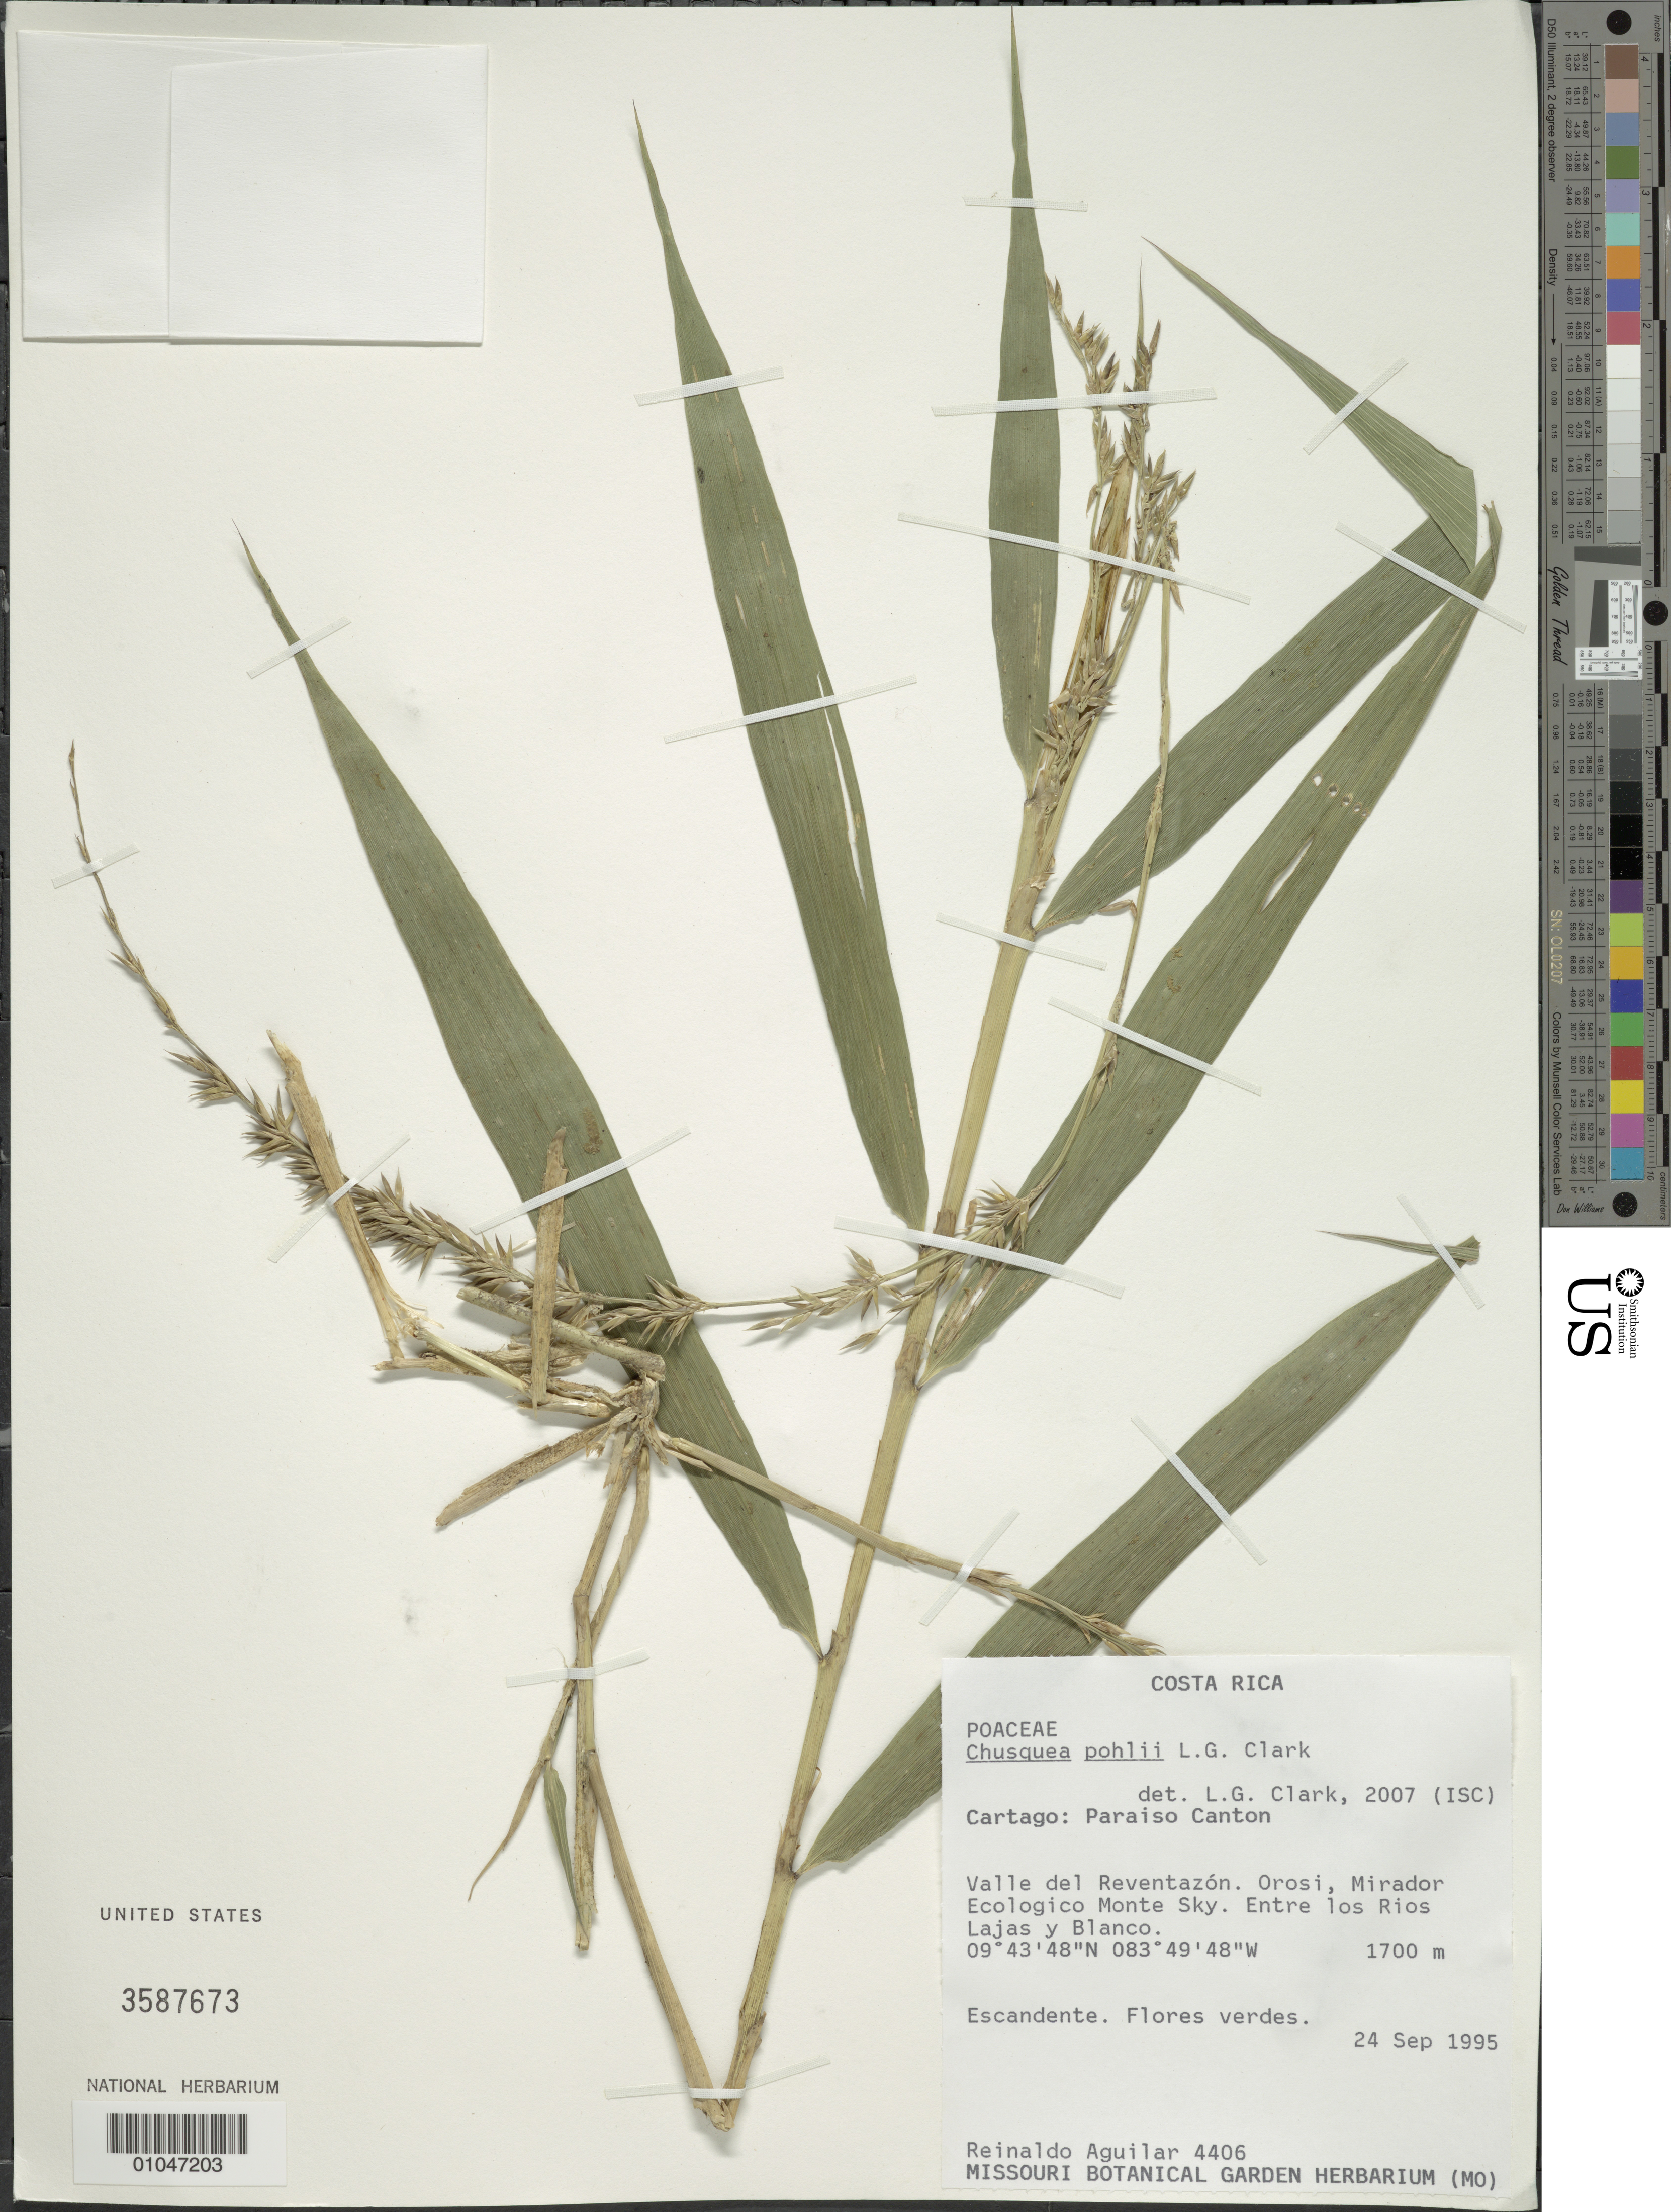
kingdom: Plantae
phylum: Tracheophyta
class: Liliopsida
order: Poales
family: Poaceae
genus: Chusquea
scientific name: Chusquea pohlii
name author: L.G. Clark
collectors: R. Aguilar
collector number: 4406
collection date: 1995-09-24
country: Costa Rica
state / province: Cartago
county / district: Paraíso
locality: Orosi, Mirador Ecological Monte Sky, Valle del Reventazon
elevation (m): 1700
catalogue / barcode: US 3587673